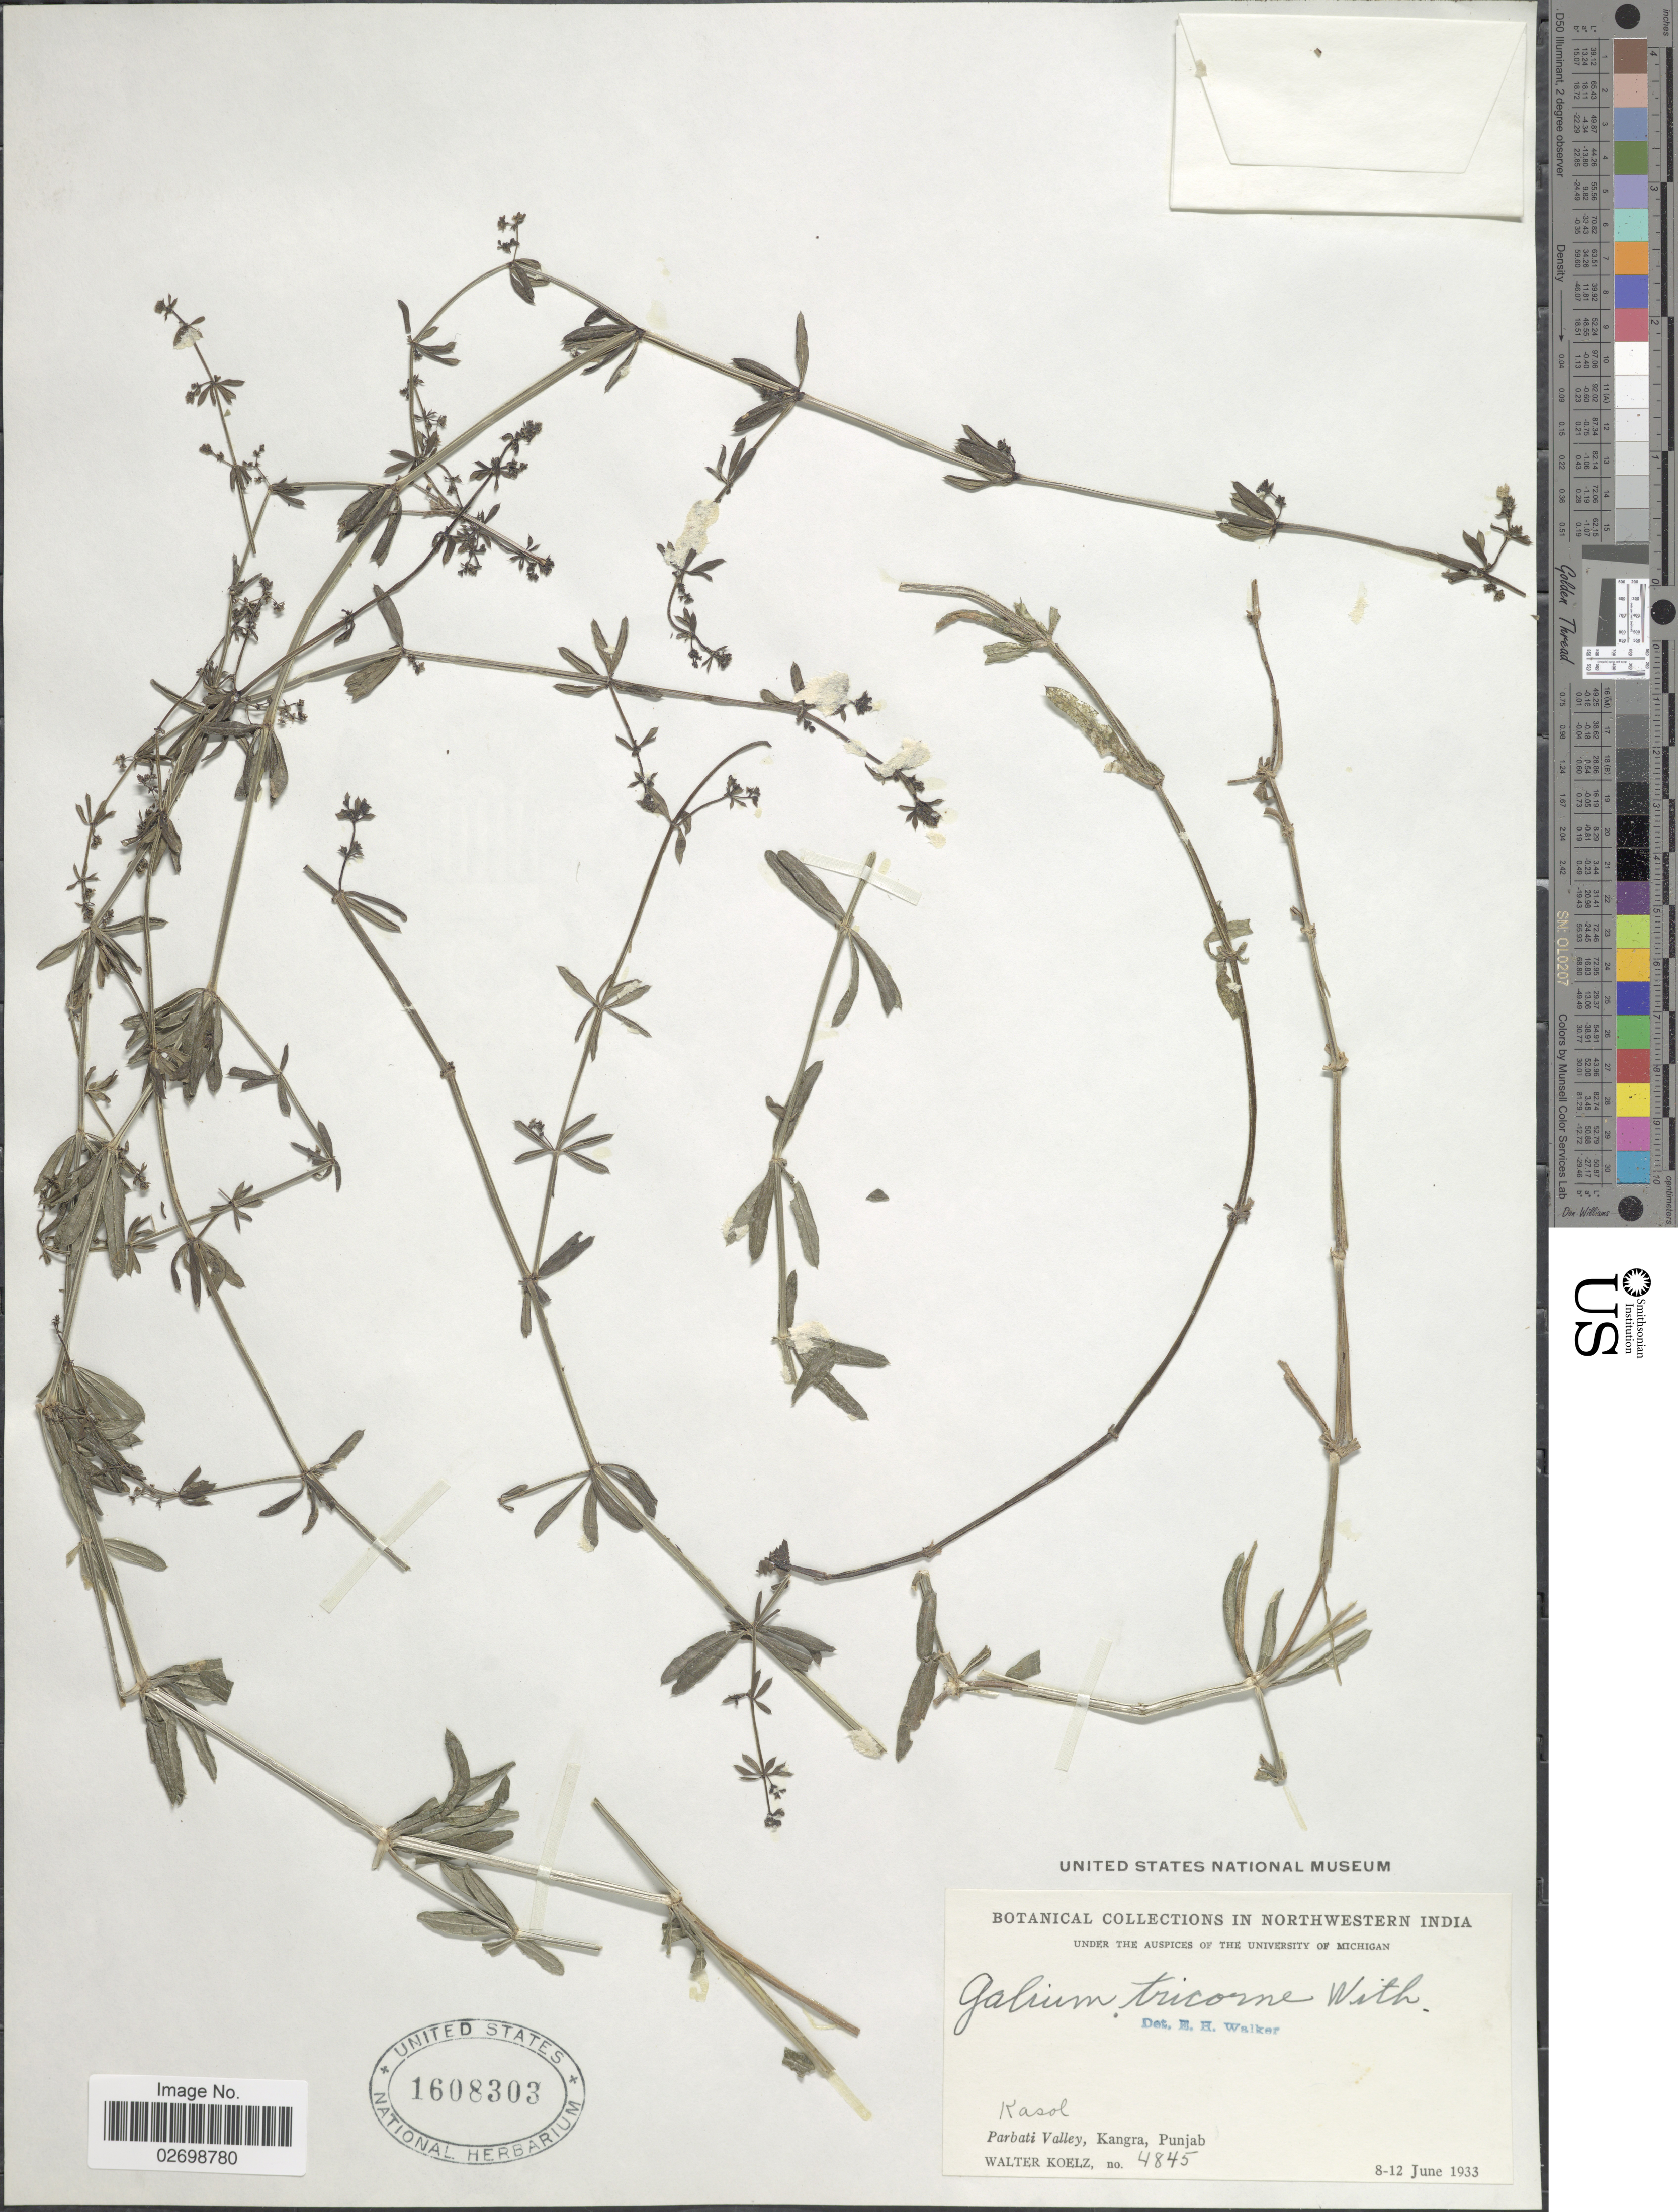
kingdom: Plantae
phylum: Tracheophyta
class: Magnoliopsida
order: Gentianales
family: Rubiaceae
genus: Galium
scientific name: Galium tricornutum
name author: Dandy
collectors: W. N. Koelz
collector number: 4845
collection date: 1933-06-08/1933-06-12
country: India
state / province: Punjab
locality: Kasol, Parbati Valley, Kangra, Punjab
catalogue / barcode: US 1608303